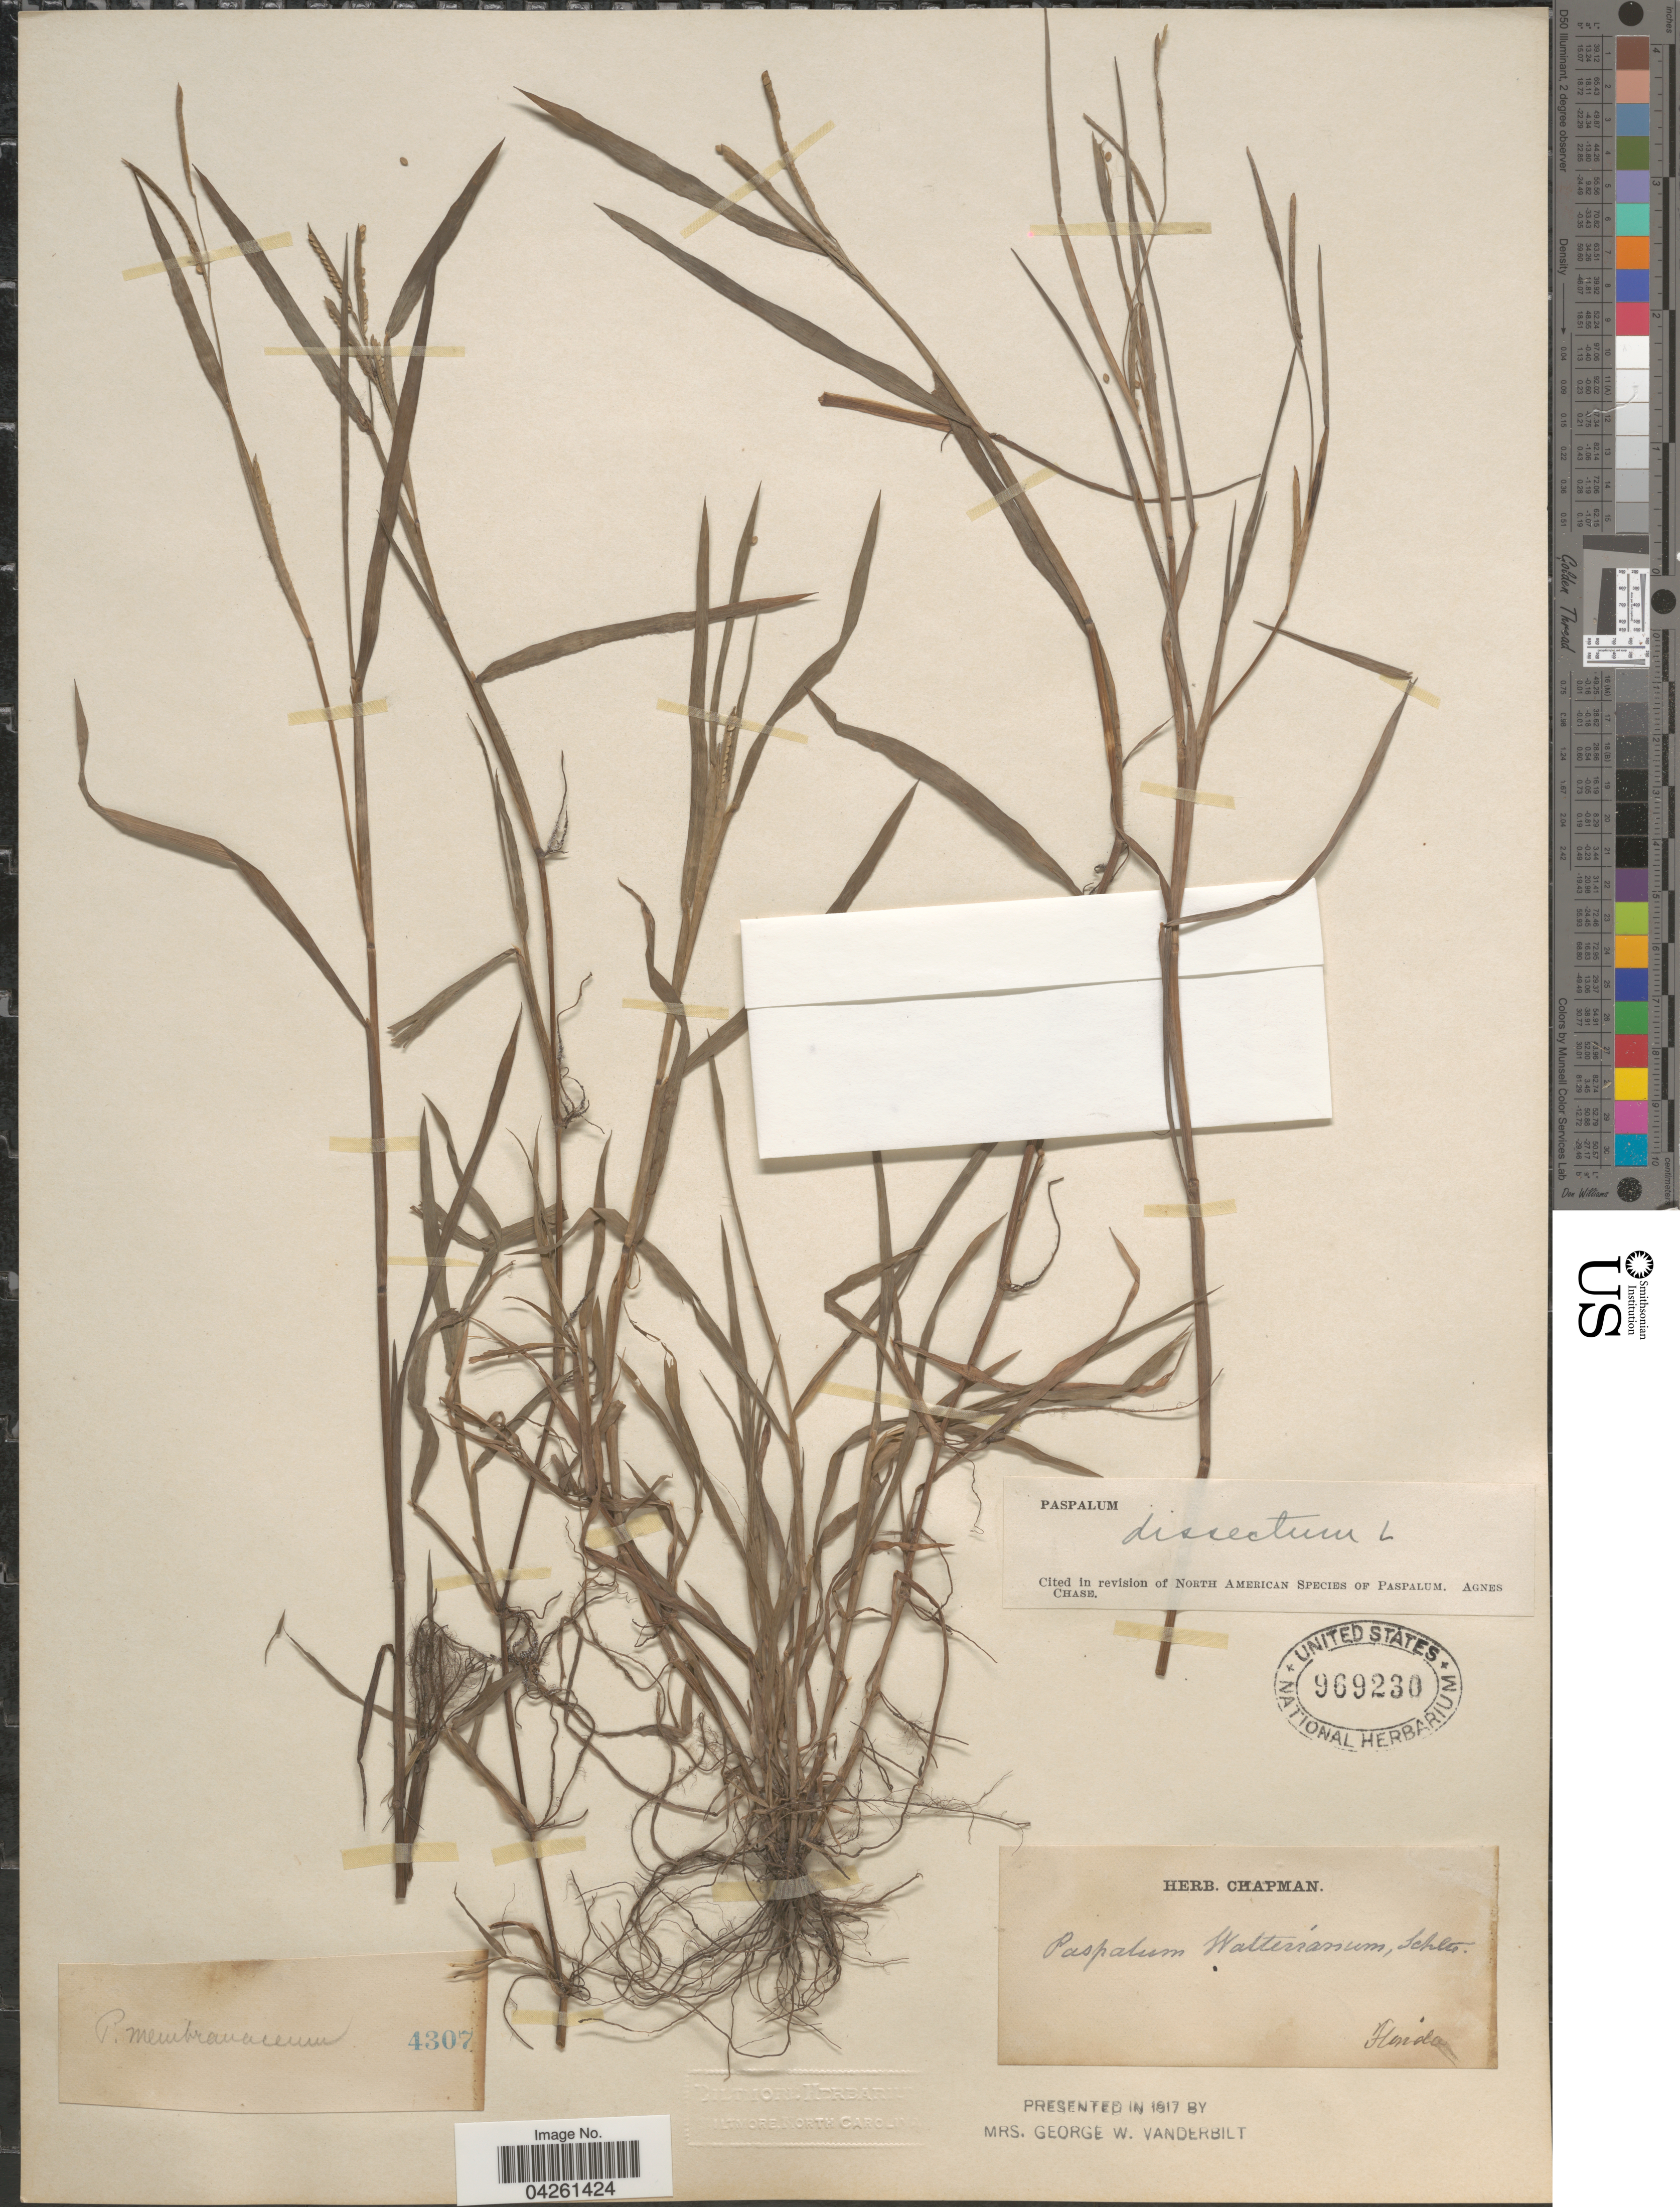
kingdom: Plantae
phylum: Tracheophyta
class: Liliopsida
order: Poales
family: Poaceae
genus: Paspalum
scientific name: Paspalum dissectum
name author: (L.) L.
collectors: ex herb. Chapman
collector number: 4307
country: United States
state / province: Florida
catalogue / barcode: US 969230